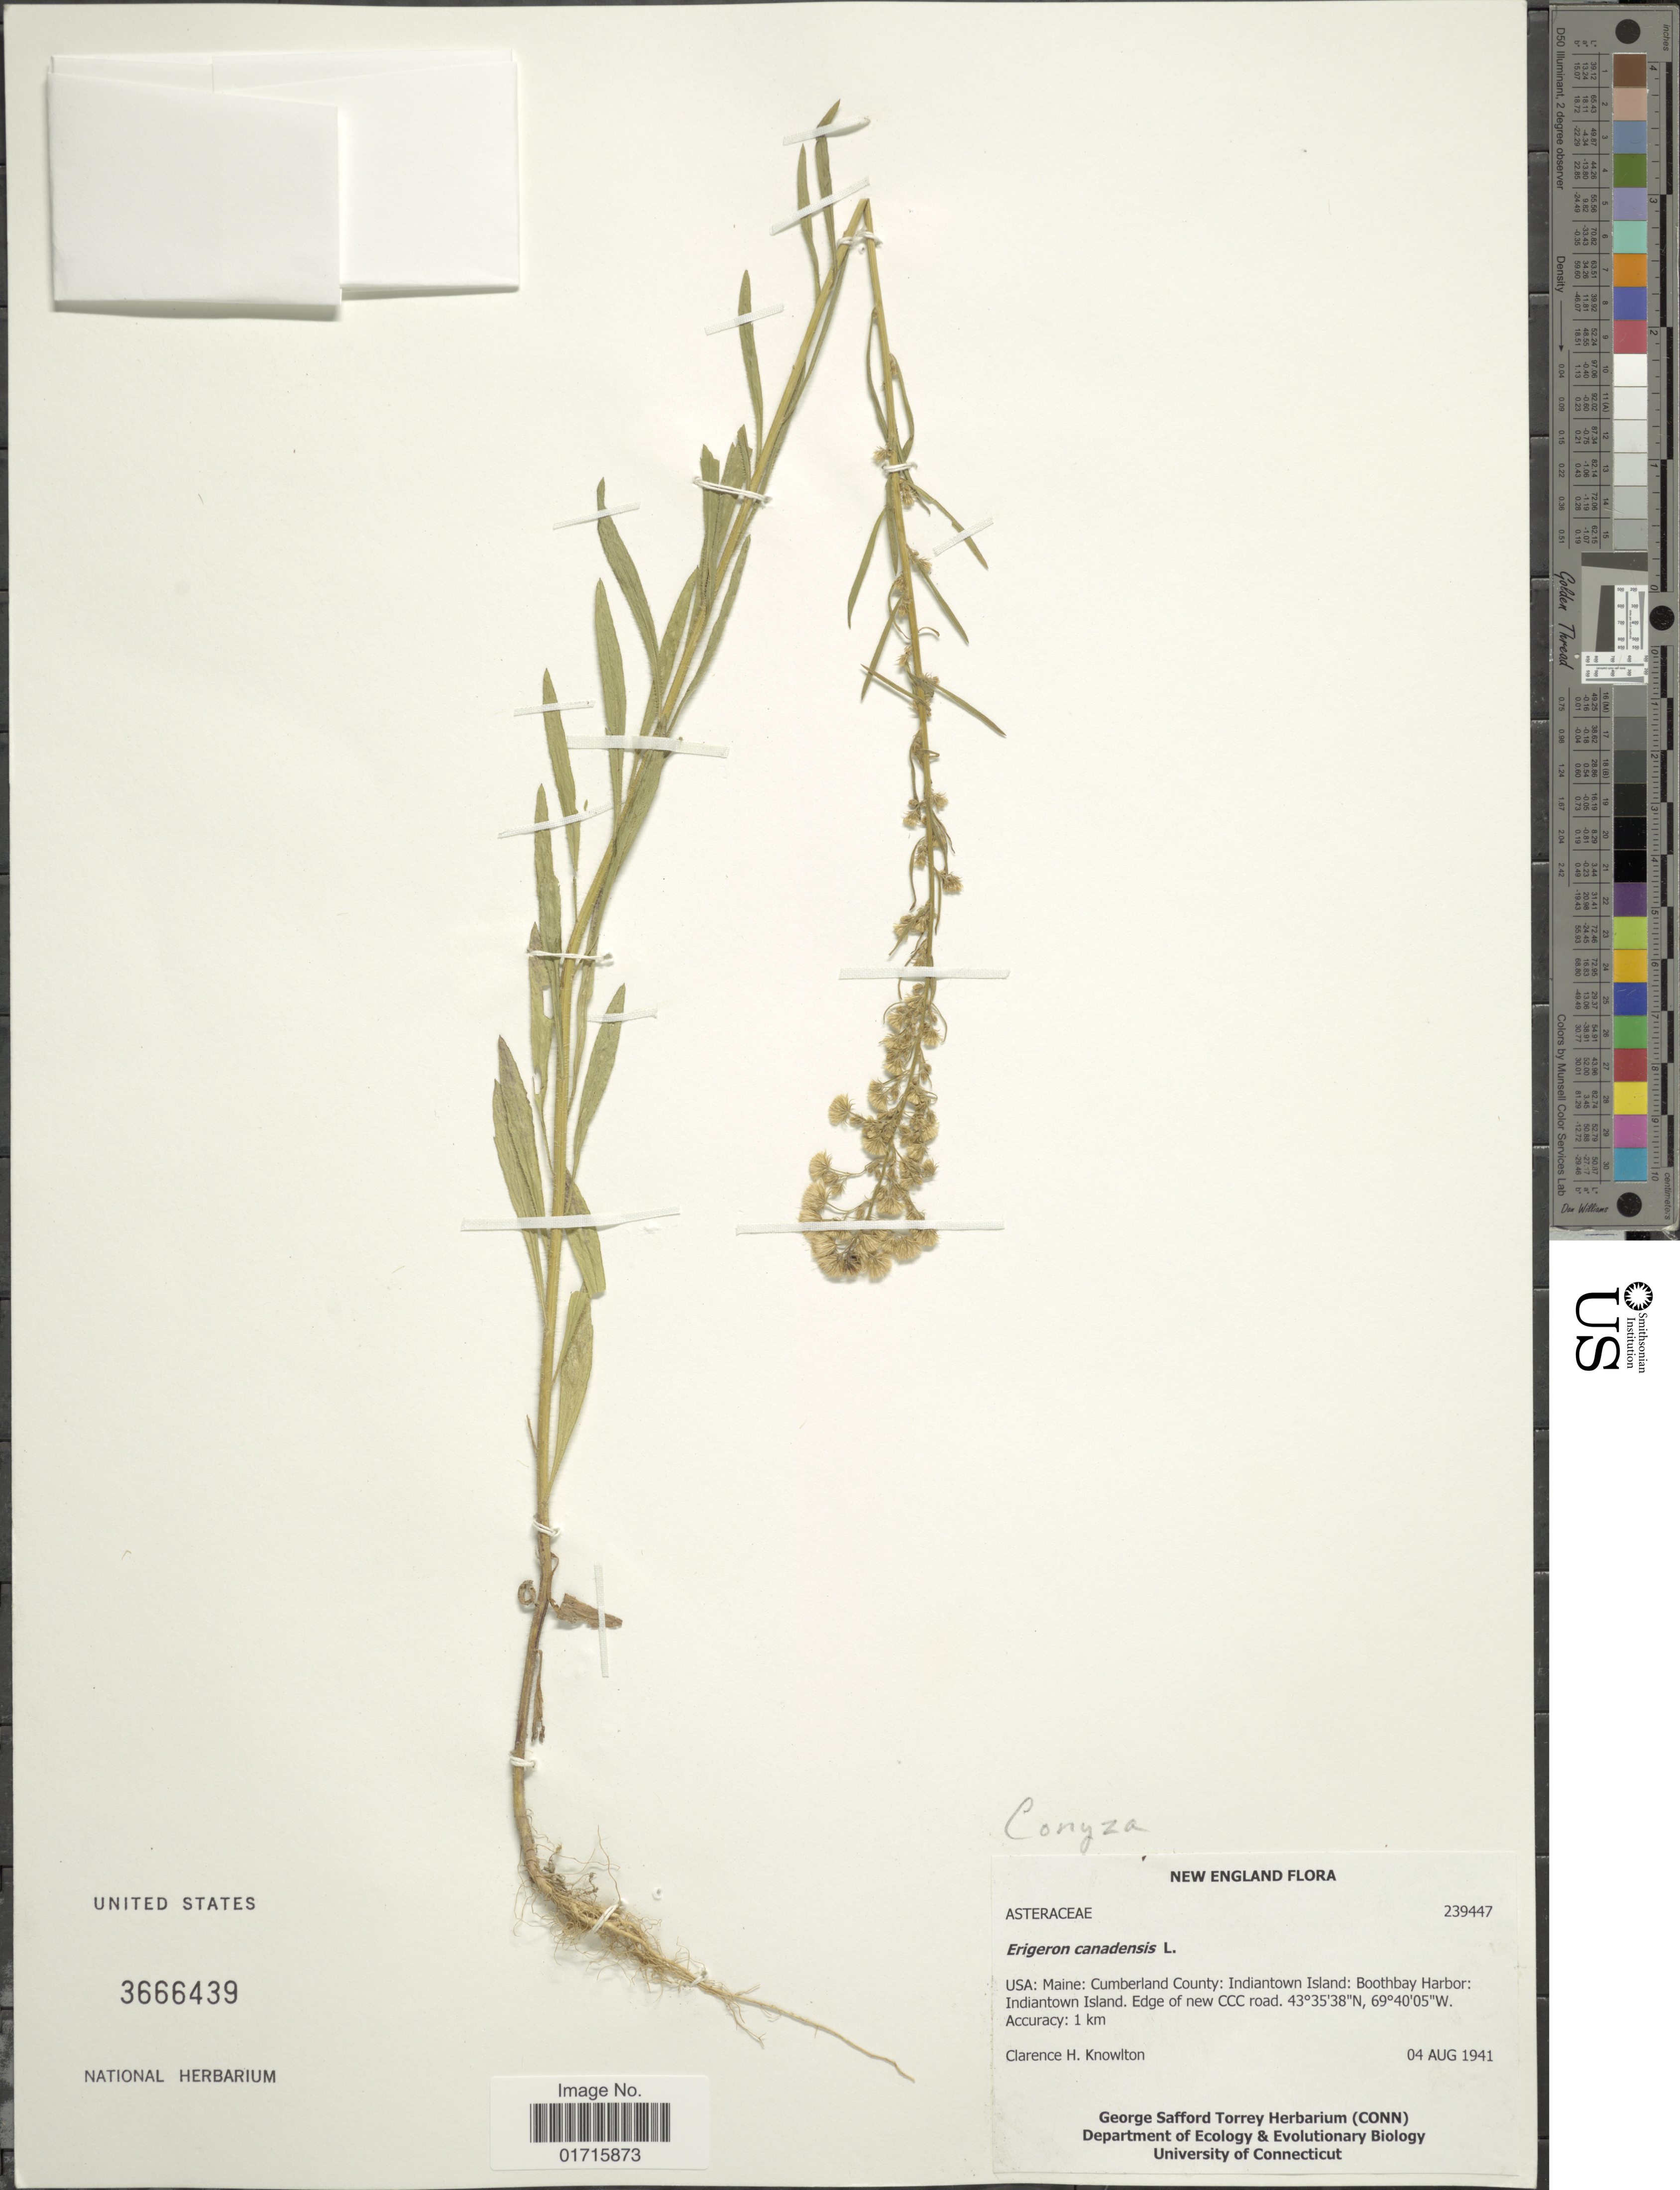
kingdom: Plantae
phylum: Tracheophyta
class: Magnoliopsida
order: Asterales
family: Asteraceae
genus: Conyza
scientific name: Conyza canadensis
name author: (L.) Cronq.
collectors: C. H. Knowlton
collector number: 23447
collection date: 1941-08-04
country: United States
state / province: Maine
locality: New England. USA: Maine: Cumberland County: Indiantown Island: Boothbay Harbor: Indiantown Island. Edge of new CCC road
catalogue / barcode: US 3666439